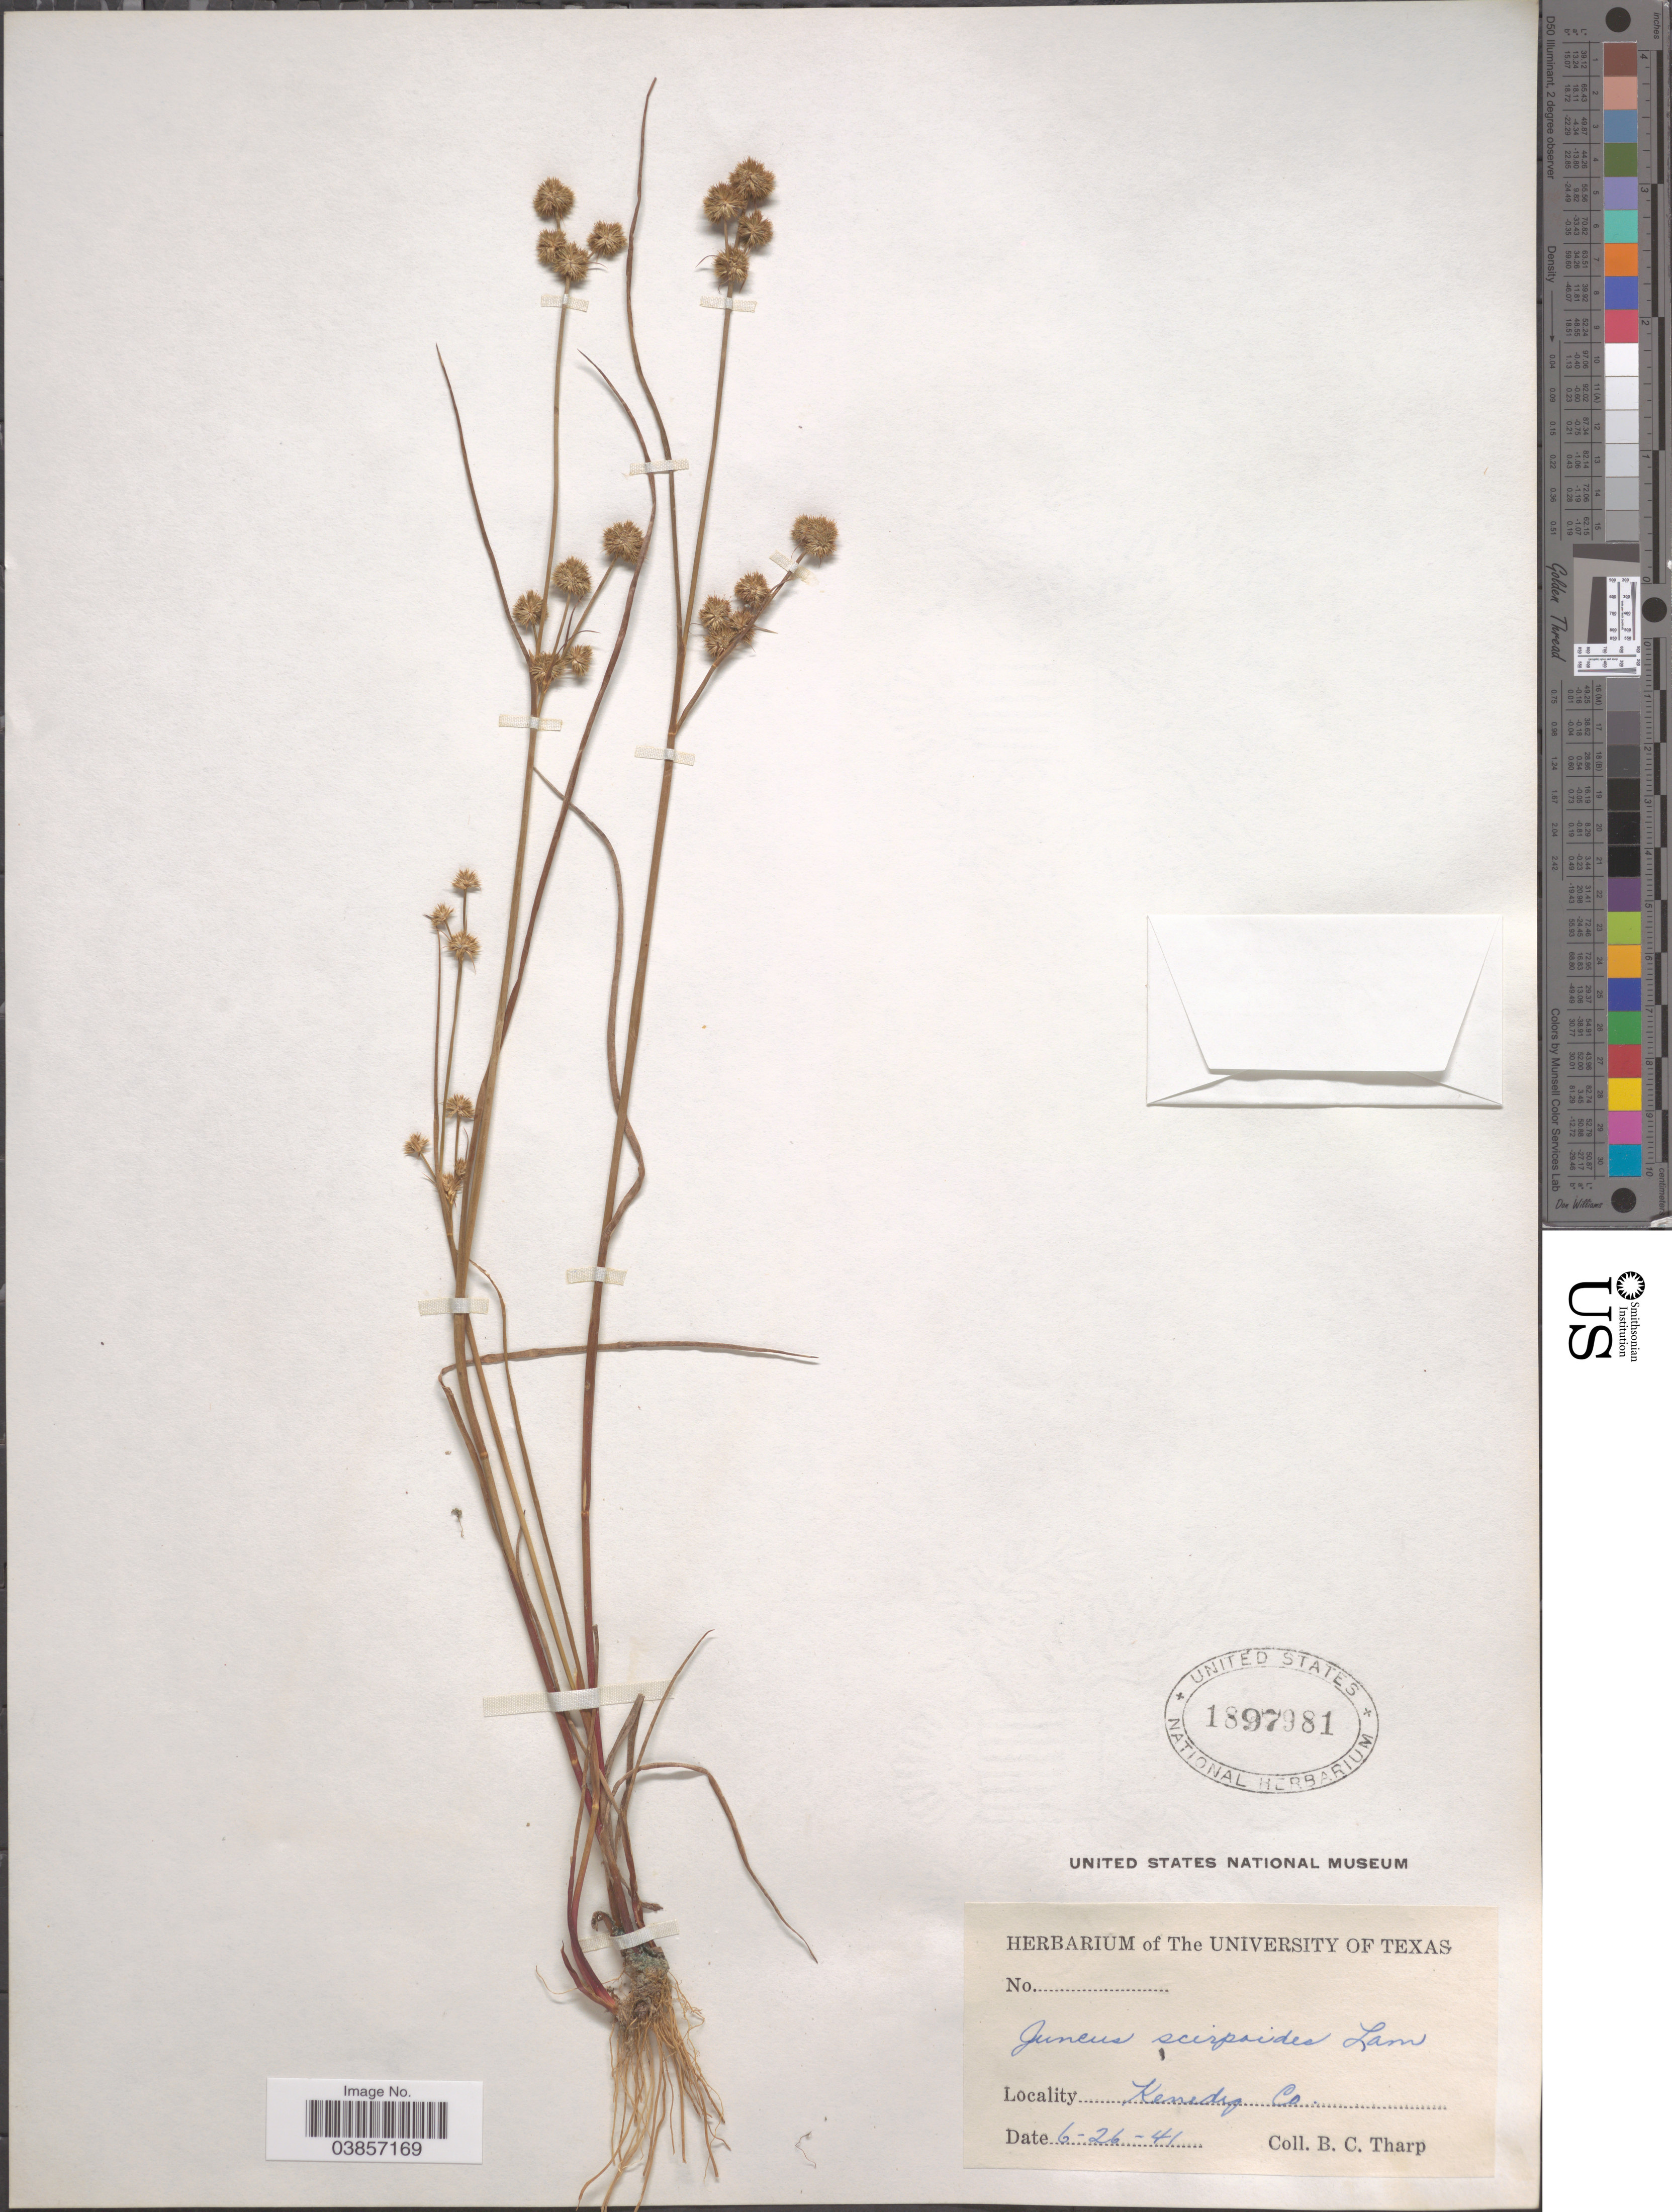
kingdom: Plantae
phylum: Tracheophyta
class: Liliopsida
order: Poales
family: Juncaceae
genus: Juncus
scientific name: Juncus scirpoides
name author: Lam.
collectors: B. C. Tharp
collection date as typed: Transcribed d/m/y: 26/6/41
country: United States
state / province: Texas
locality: Kenedy Co.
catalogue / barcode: US 1897981